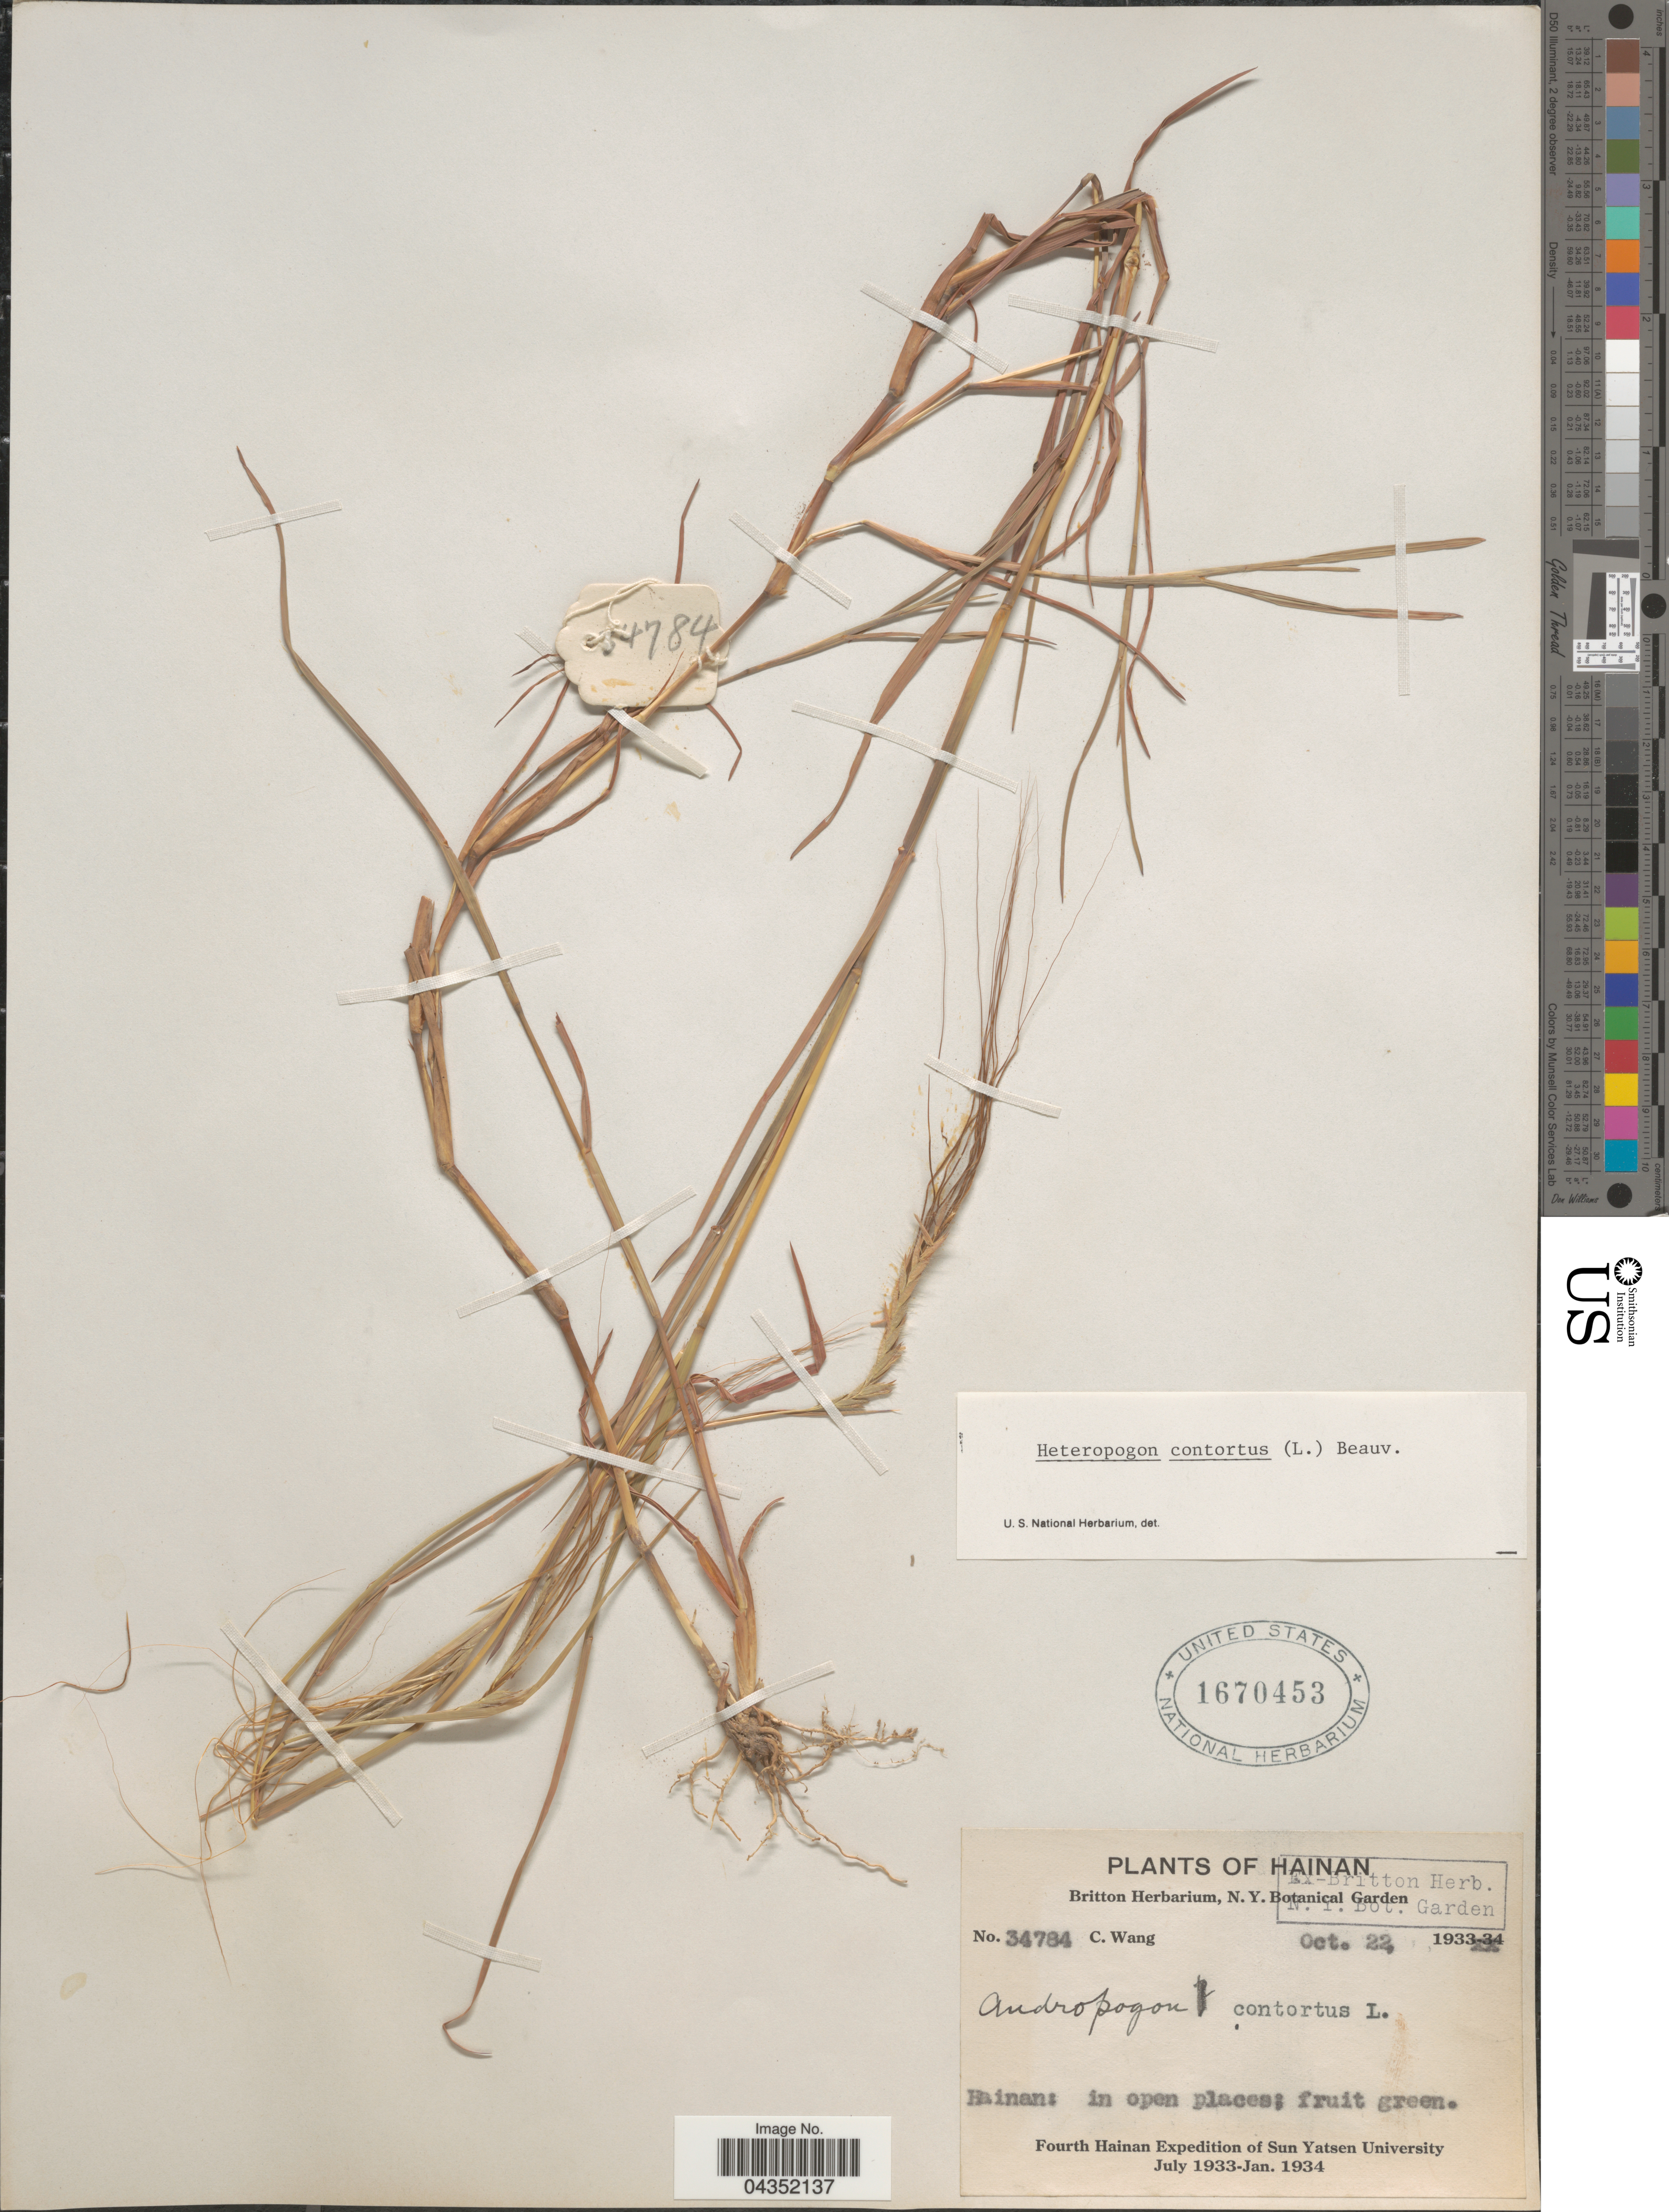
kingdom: Plantae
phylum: Tracheophyta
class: Liliopsida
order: Poales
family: Poaceae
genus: Heteropogon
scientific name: Heteropogon contortus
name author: (L.) P. Beauv. ex Roem. & Schult.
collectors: C. Wang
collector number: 34784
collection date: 1933-10-22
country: China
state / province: Hainan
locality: Fourth Hainan Expedition of Sun Yatsen University July 1933-Jan. 1934.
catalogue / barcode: US 1670453